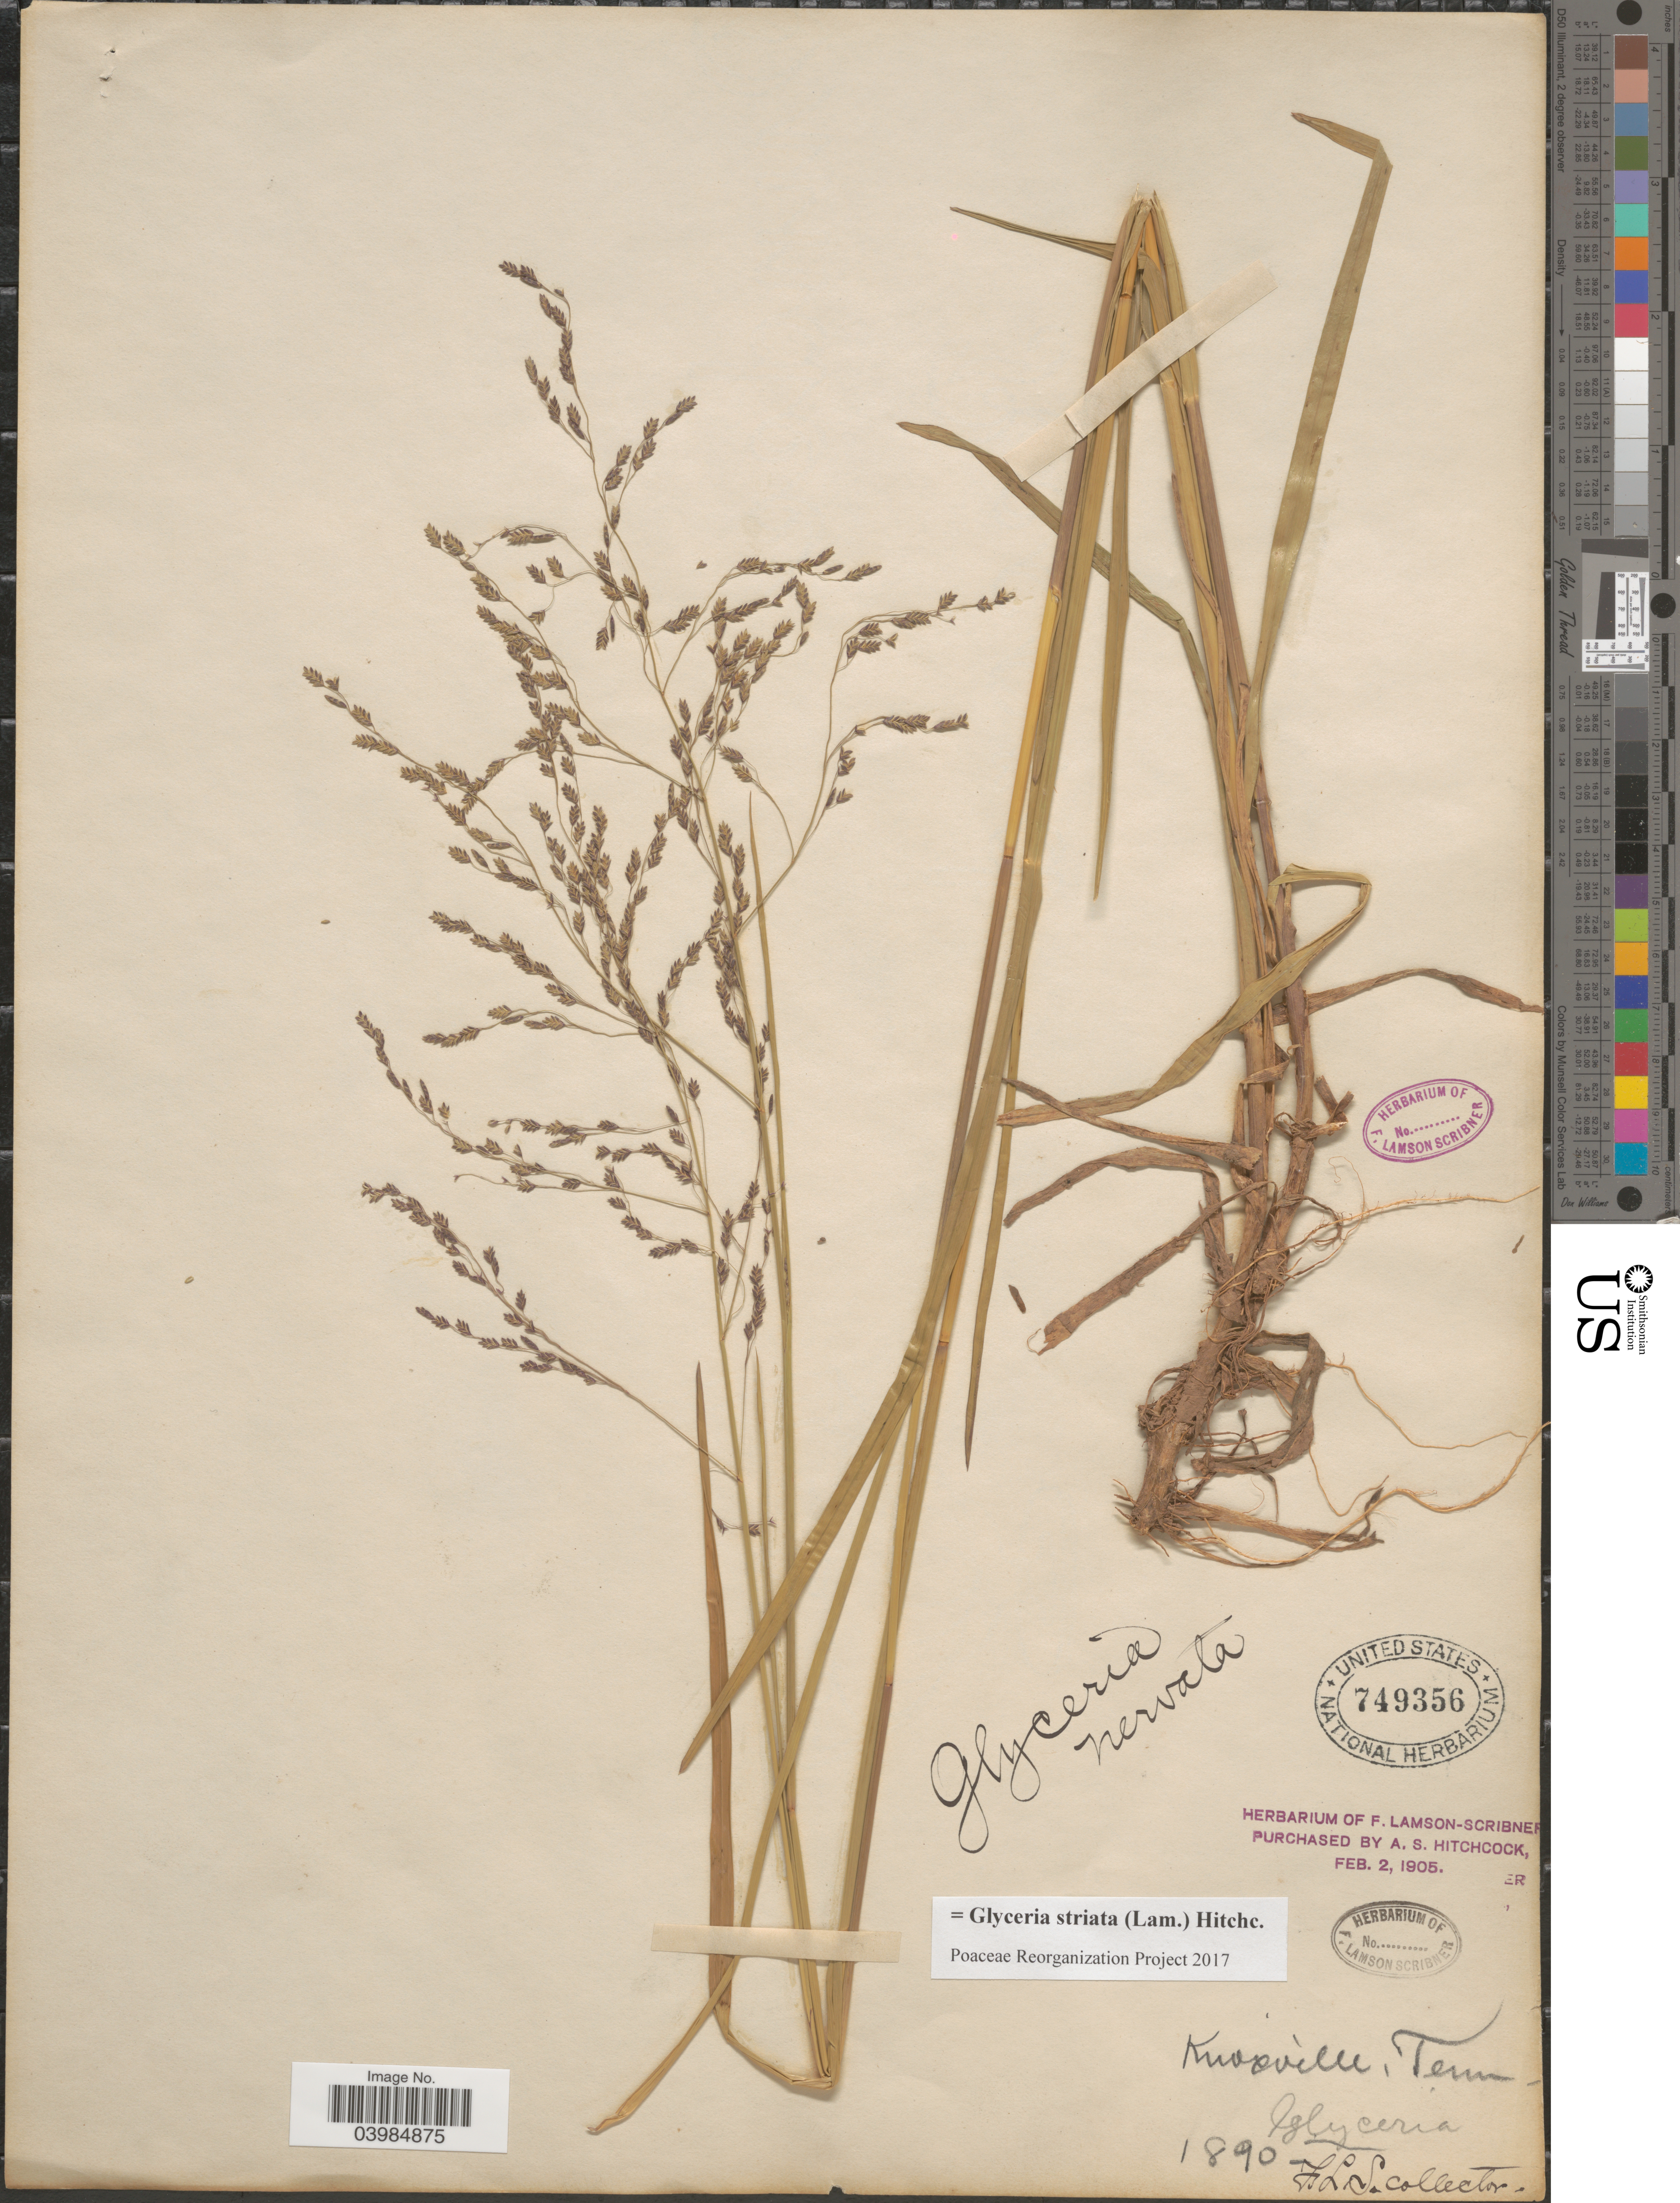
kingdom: Plantae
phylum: Tracheophyta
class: Liliopsida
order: Poales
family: Poaceae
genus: Glyceria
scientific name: Glyceria striata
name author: (Lam.) Hitchc.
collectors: F. Lamson-Scribner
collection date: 1890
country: United States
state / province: Tennessee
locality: Knoxville.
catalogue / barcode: US 749356